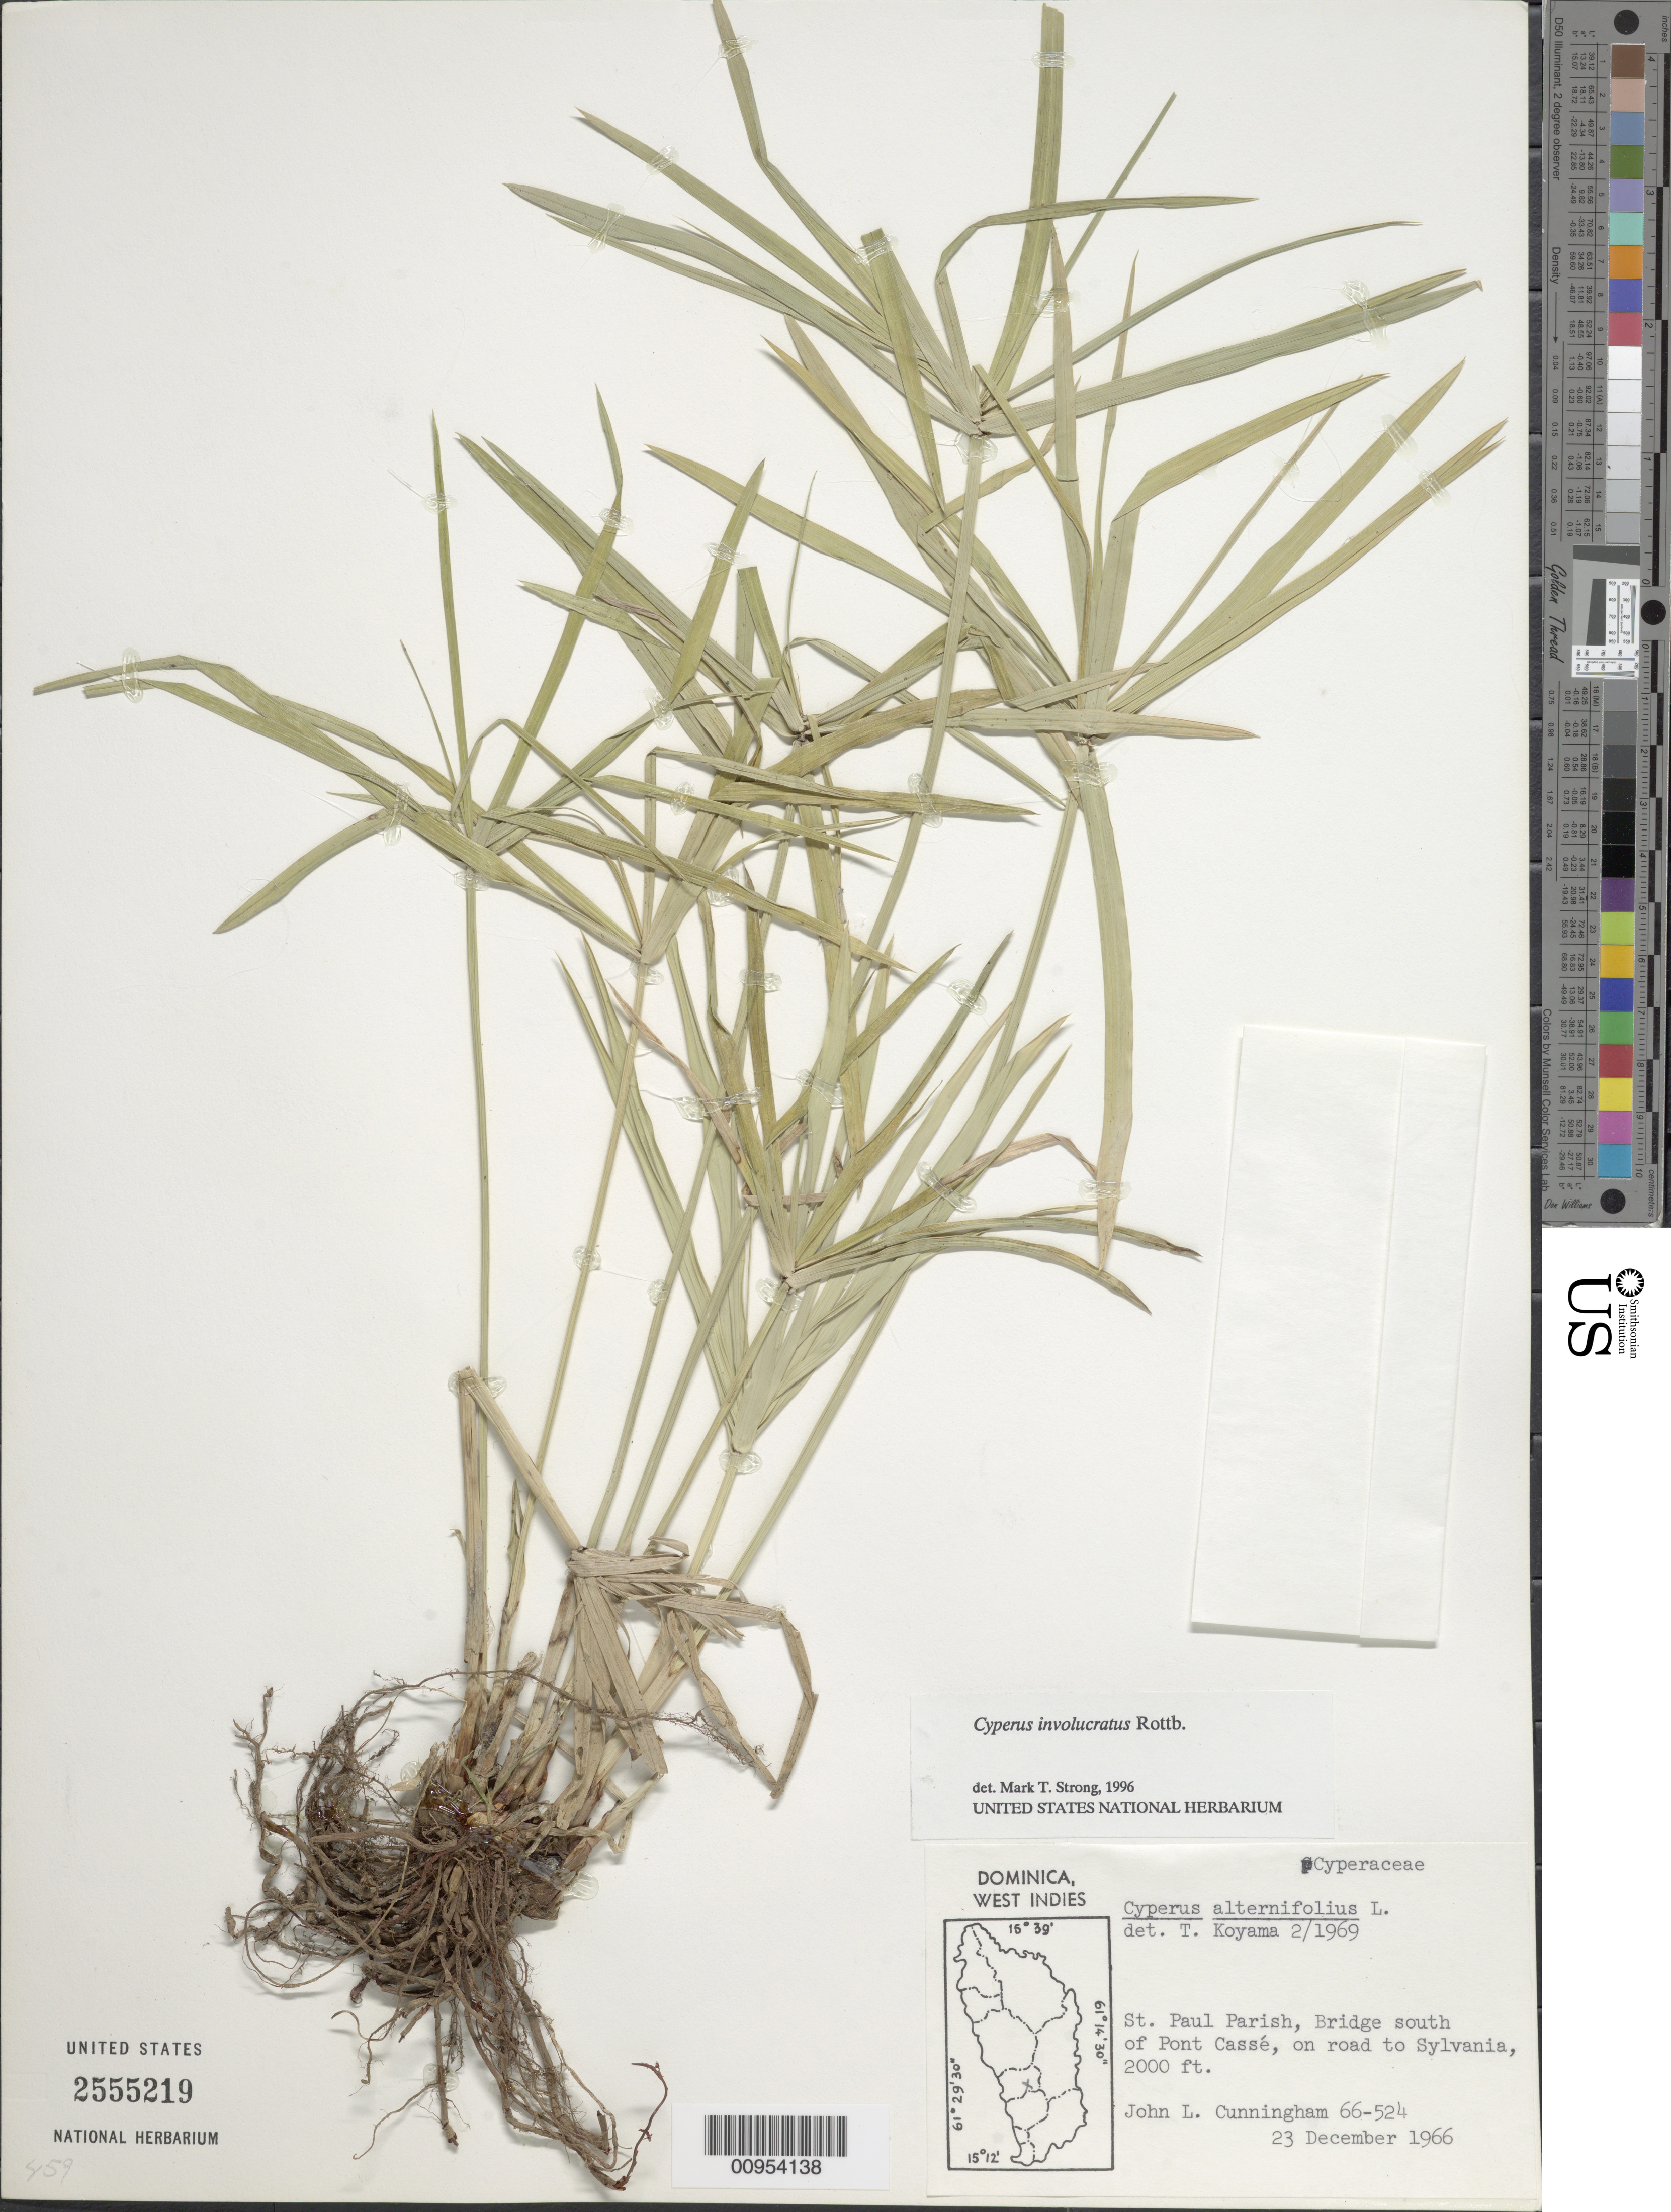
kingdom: Plantae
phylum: Tracheophyta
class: Liliopsida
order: Poales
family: Cyperaceae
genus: Cyperus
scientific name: Cyperus involucratus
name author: Rottb.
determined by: Strong, M. T., (US), Smithsonian Institution - National Museum of Natural History (UNITED STATES)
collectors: J. Cunningham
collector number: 66524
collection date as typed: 23 Dec 1966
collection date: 1966-12-23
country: Dominica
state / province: St. Paul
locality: Bridges south of Pont Cassé, on road to Sylvania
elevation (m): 610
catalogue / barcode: US 2555219